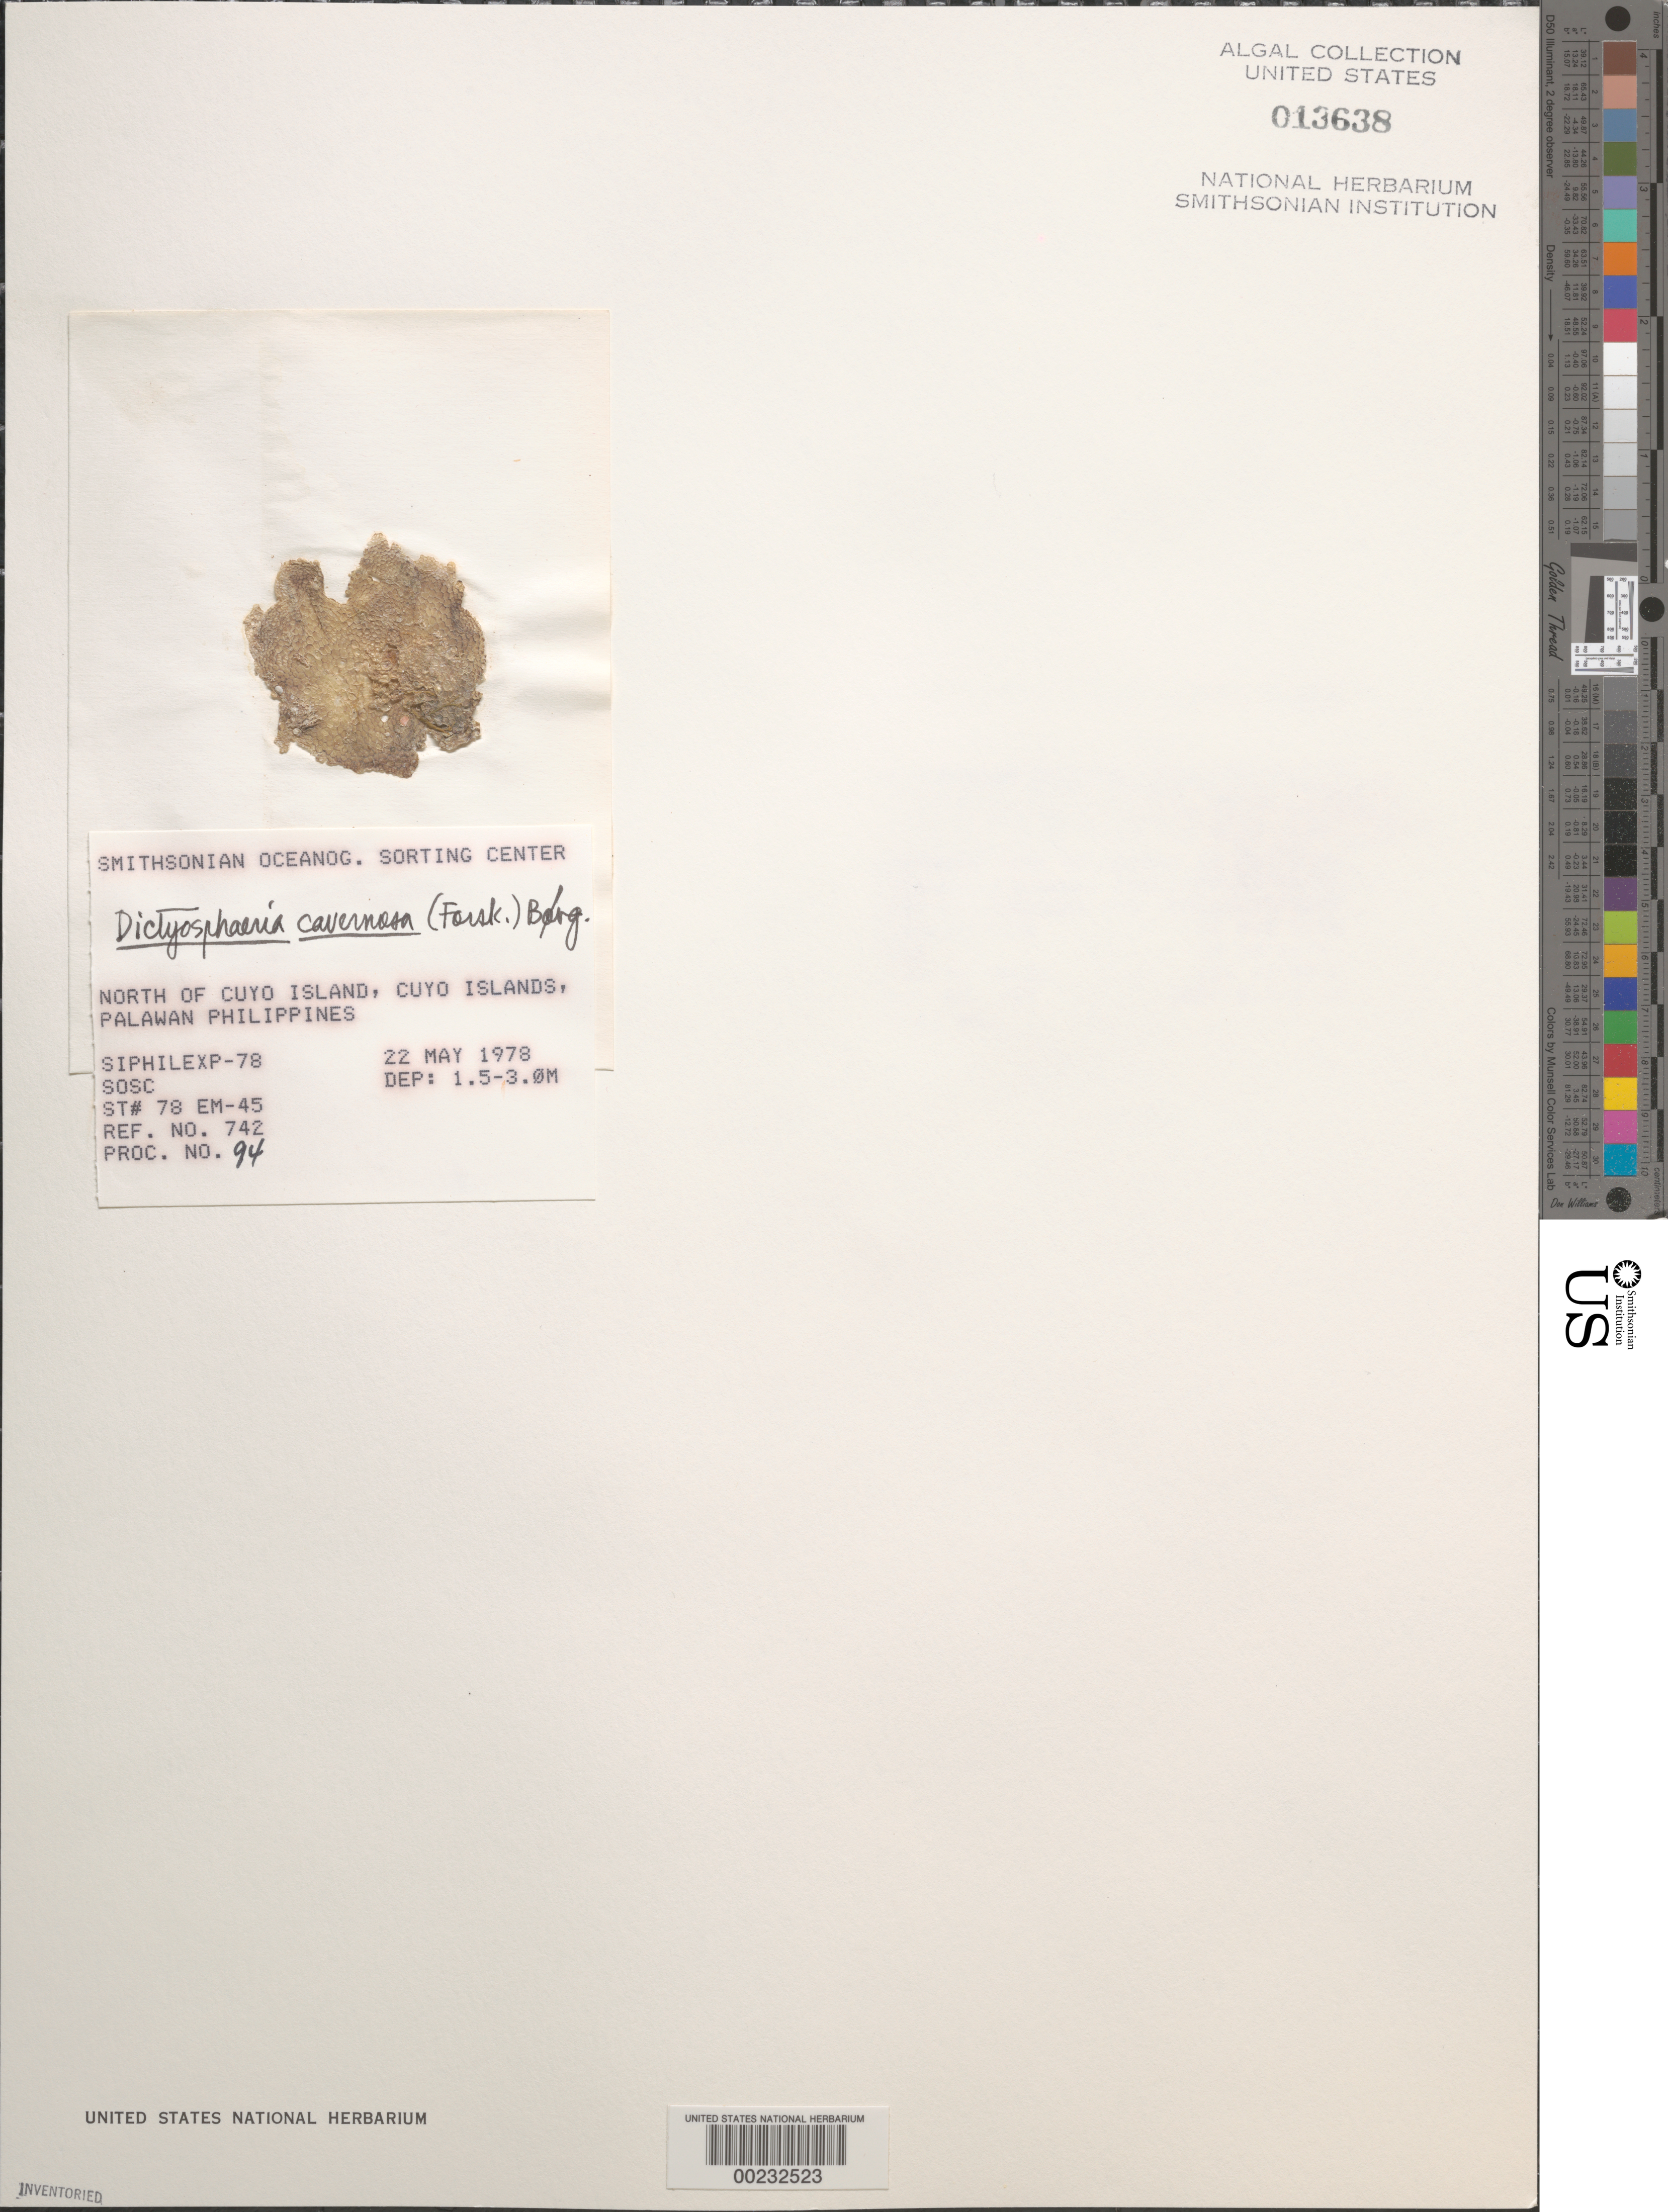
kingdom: Plantae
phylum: Chlorophyta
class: Ulvophyceae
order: Siphonocladales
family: Siphonocladaceae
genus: Dictyosphaeria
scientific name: Dictyosphaeria cavernosa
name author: (Forssk.) Børgesen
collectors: SOSC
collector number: Station 78 Em-45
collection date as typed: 22 May 1978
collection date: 1978-05-22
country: Philippines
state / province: Mimaropa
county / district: Palawan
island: Cuyo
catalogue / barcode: US 13638